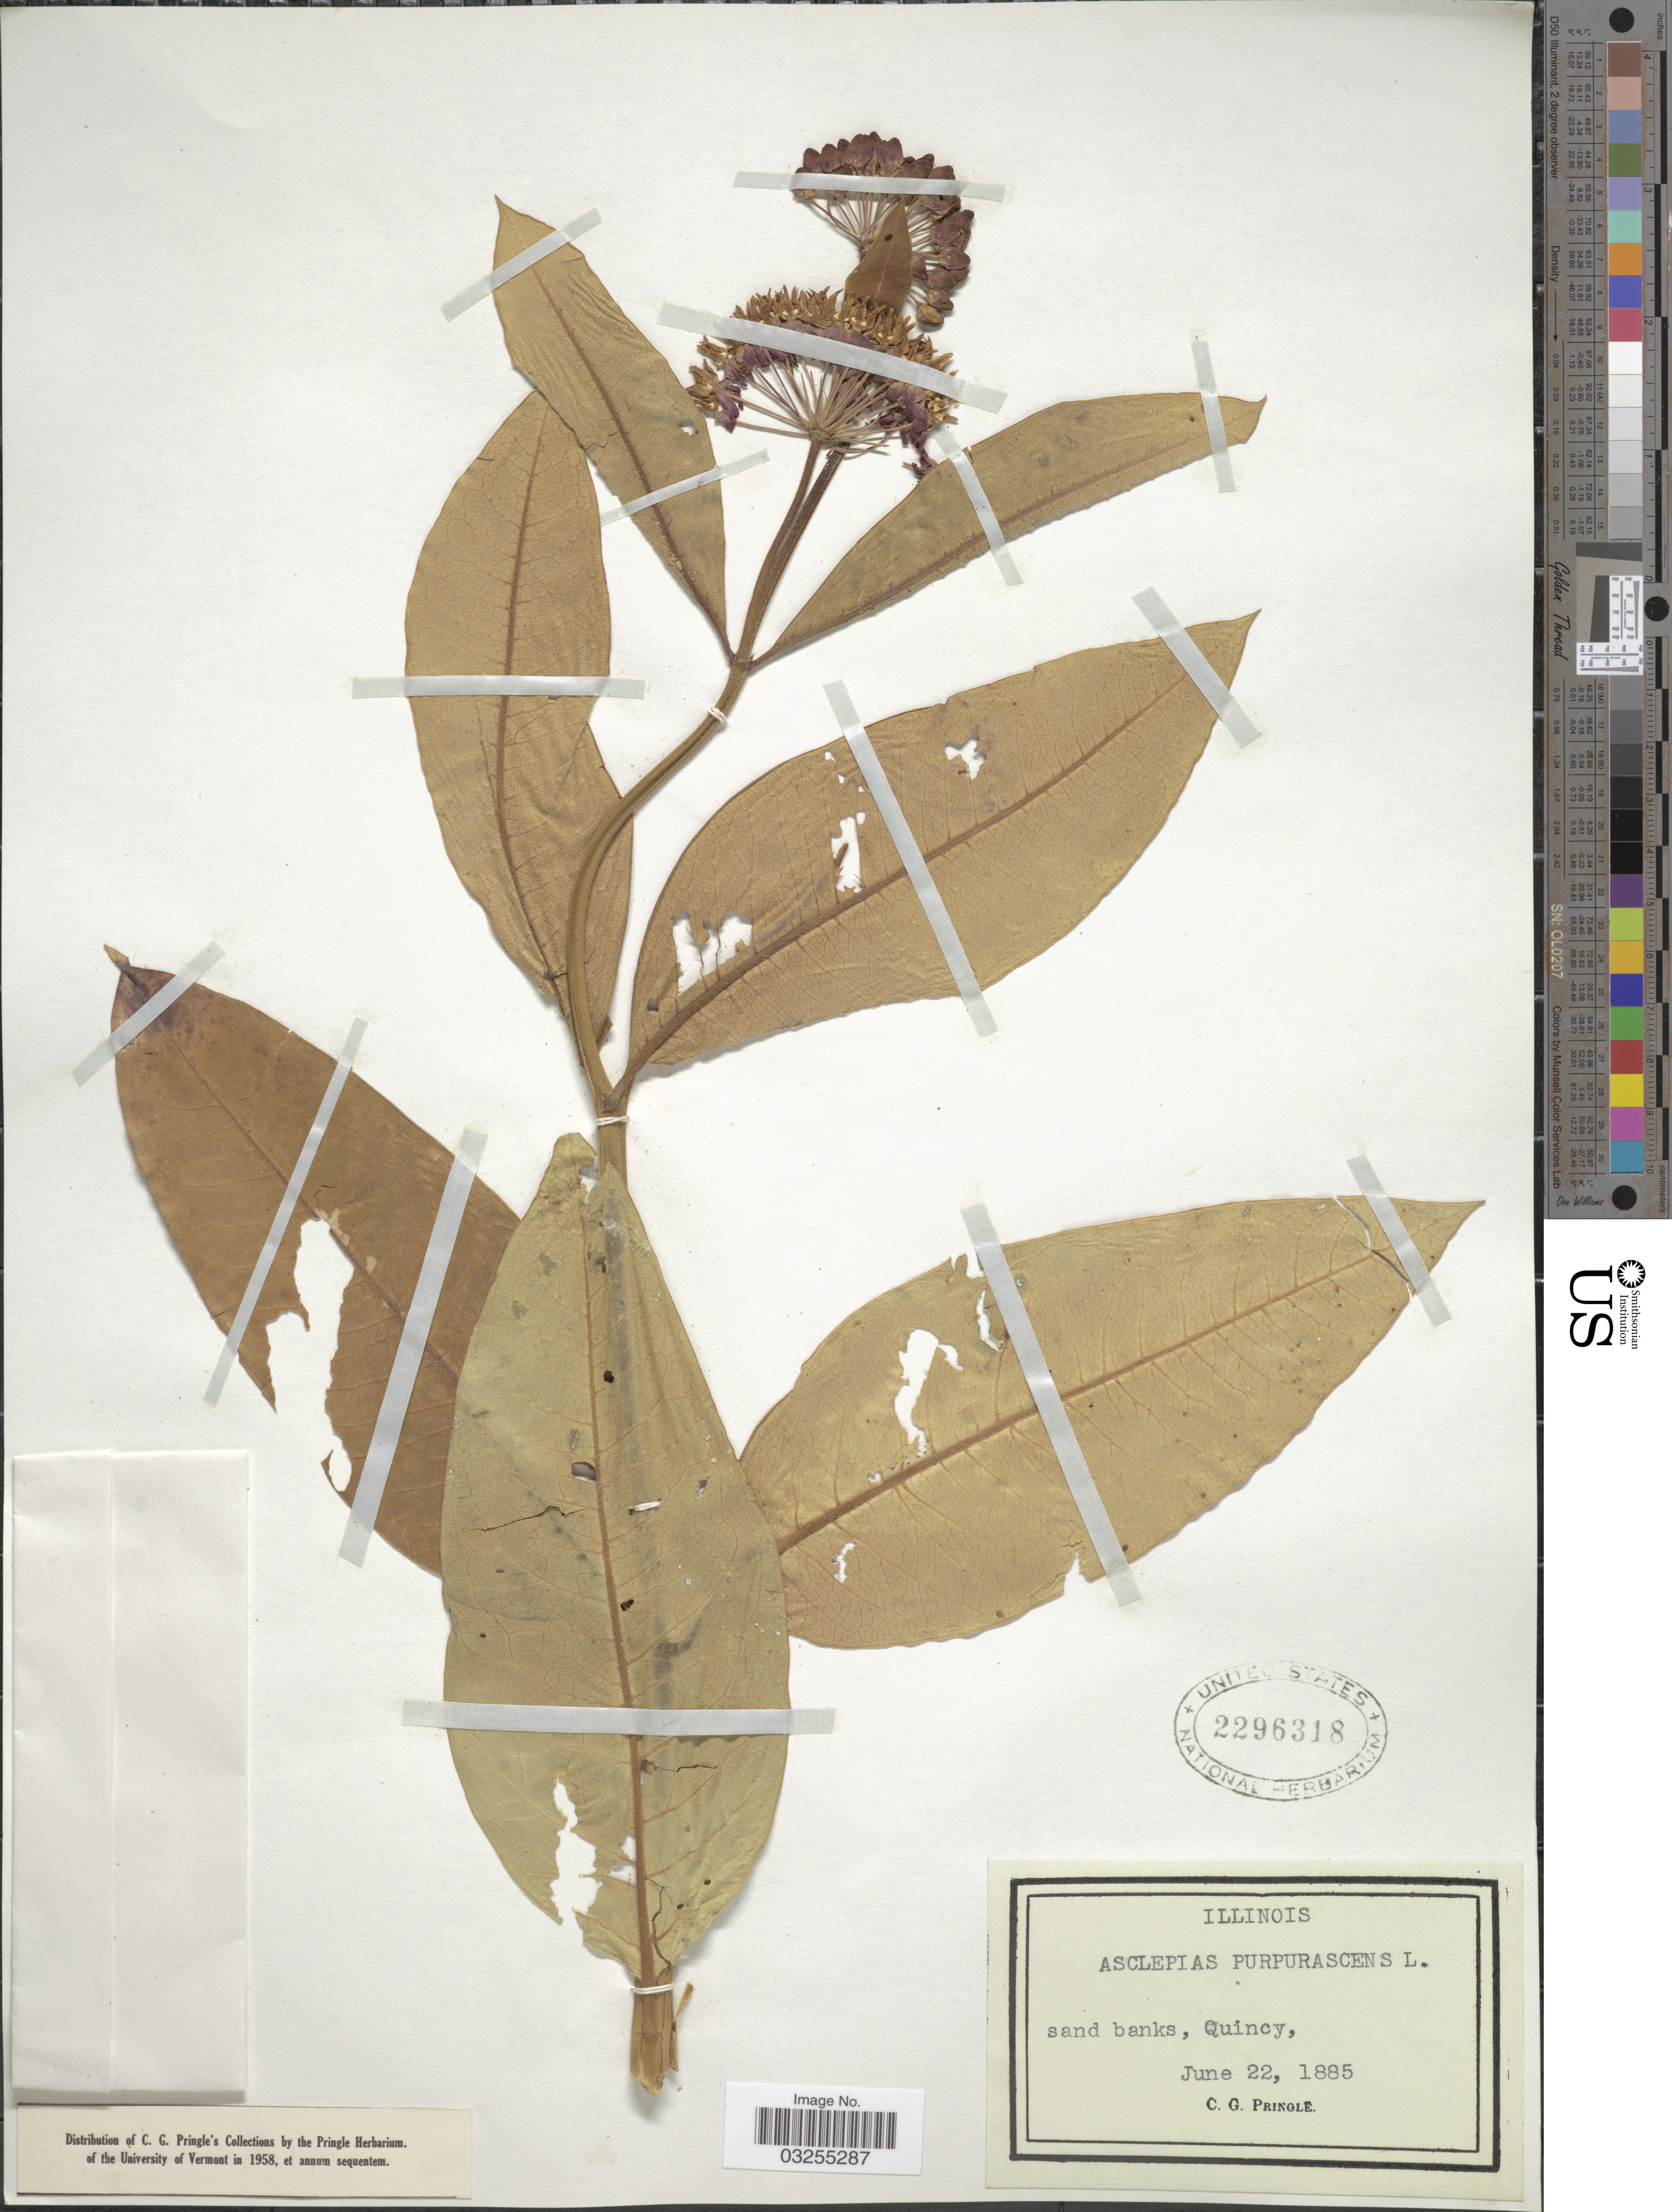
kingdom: Plantae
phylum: Tracheophyta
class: Magnoliopsida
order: Gentianales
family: Apocynaceae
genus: Asclepias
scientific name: Asclepias purpurascens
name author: L.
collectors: C. G. Pringle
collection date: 1885-06-22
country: United States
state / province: Illinois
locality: Sand banks, Quincy.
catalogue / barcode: US 2296318